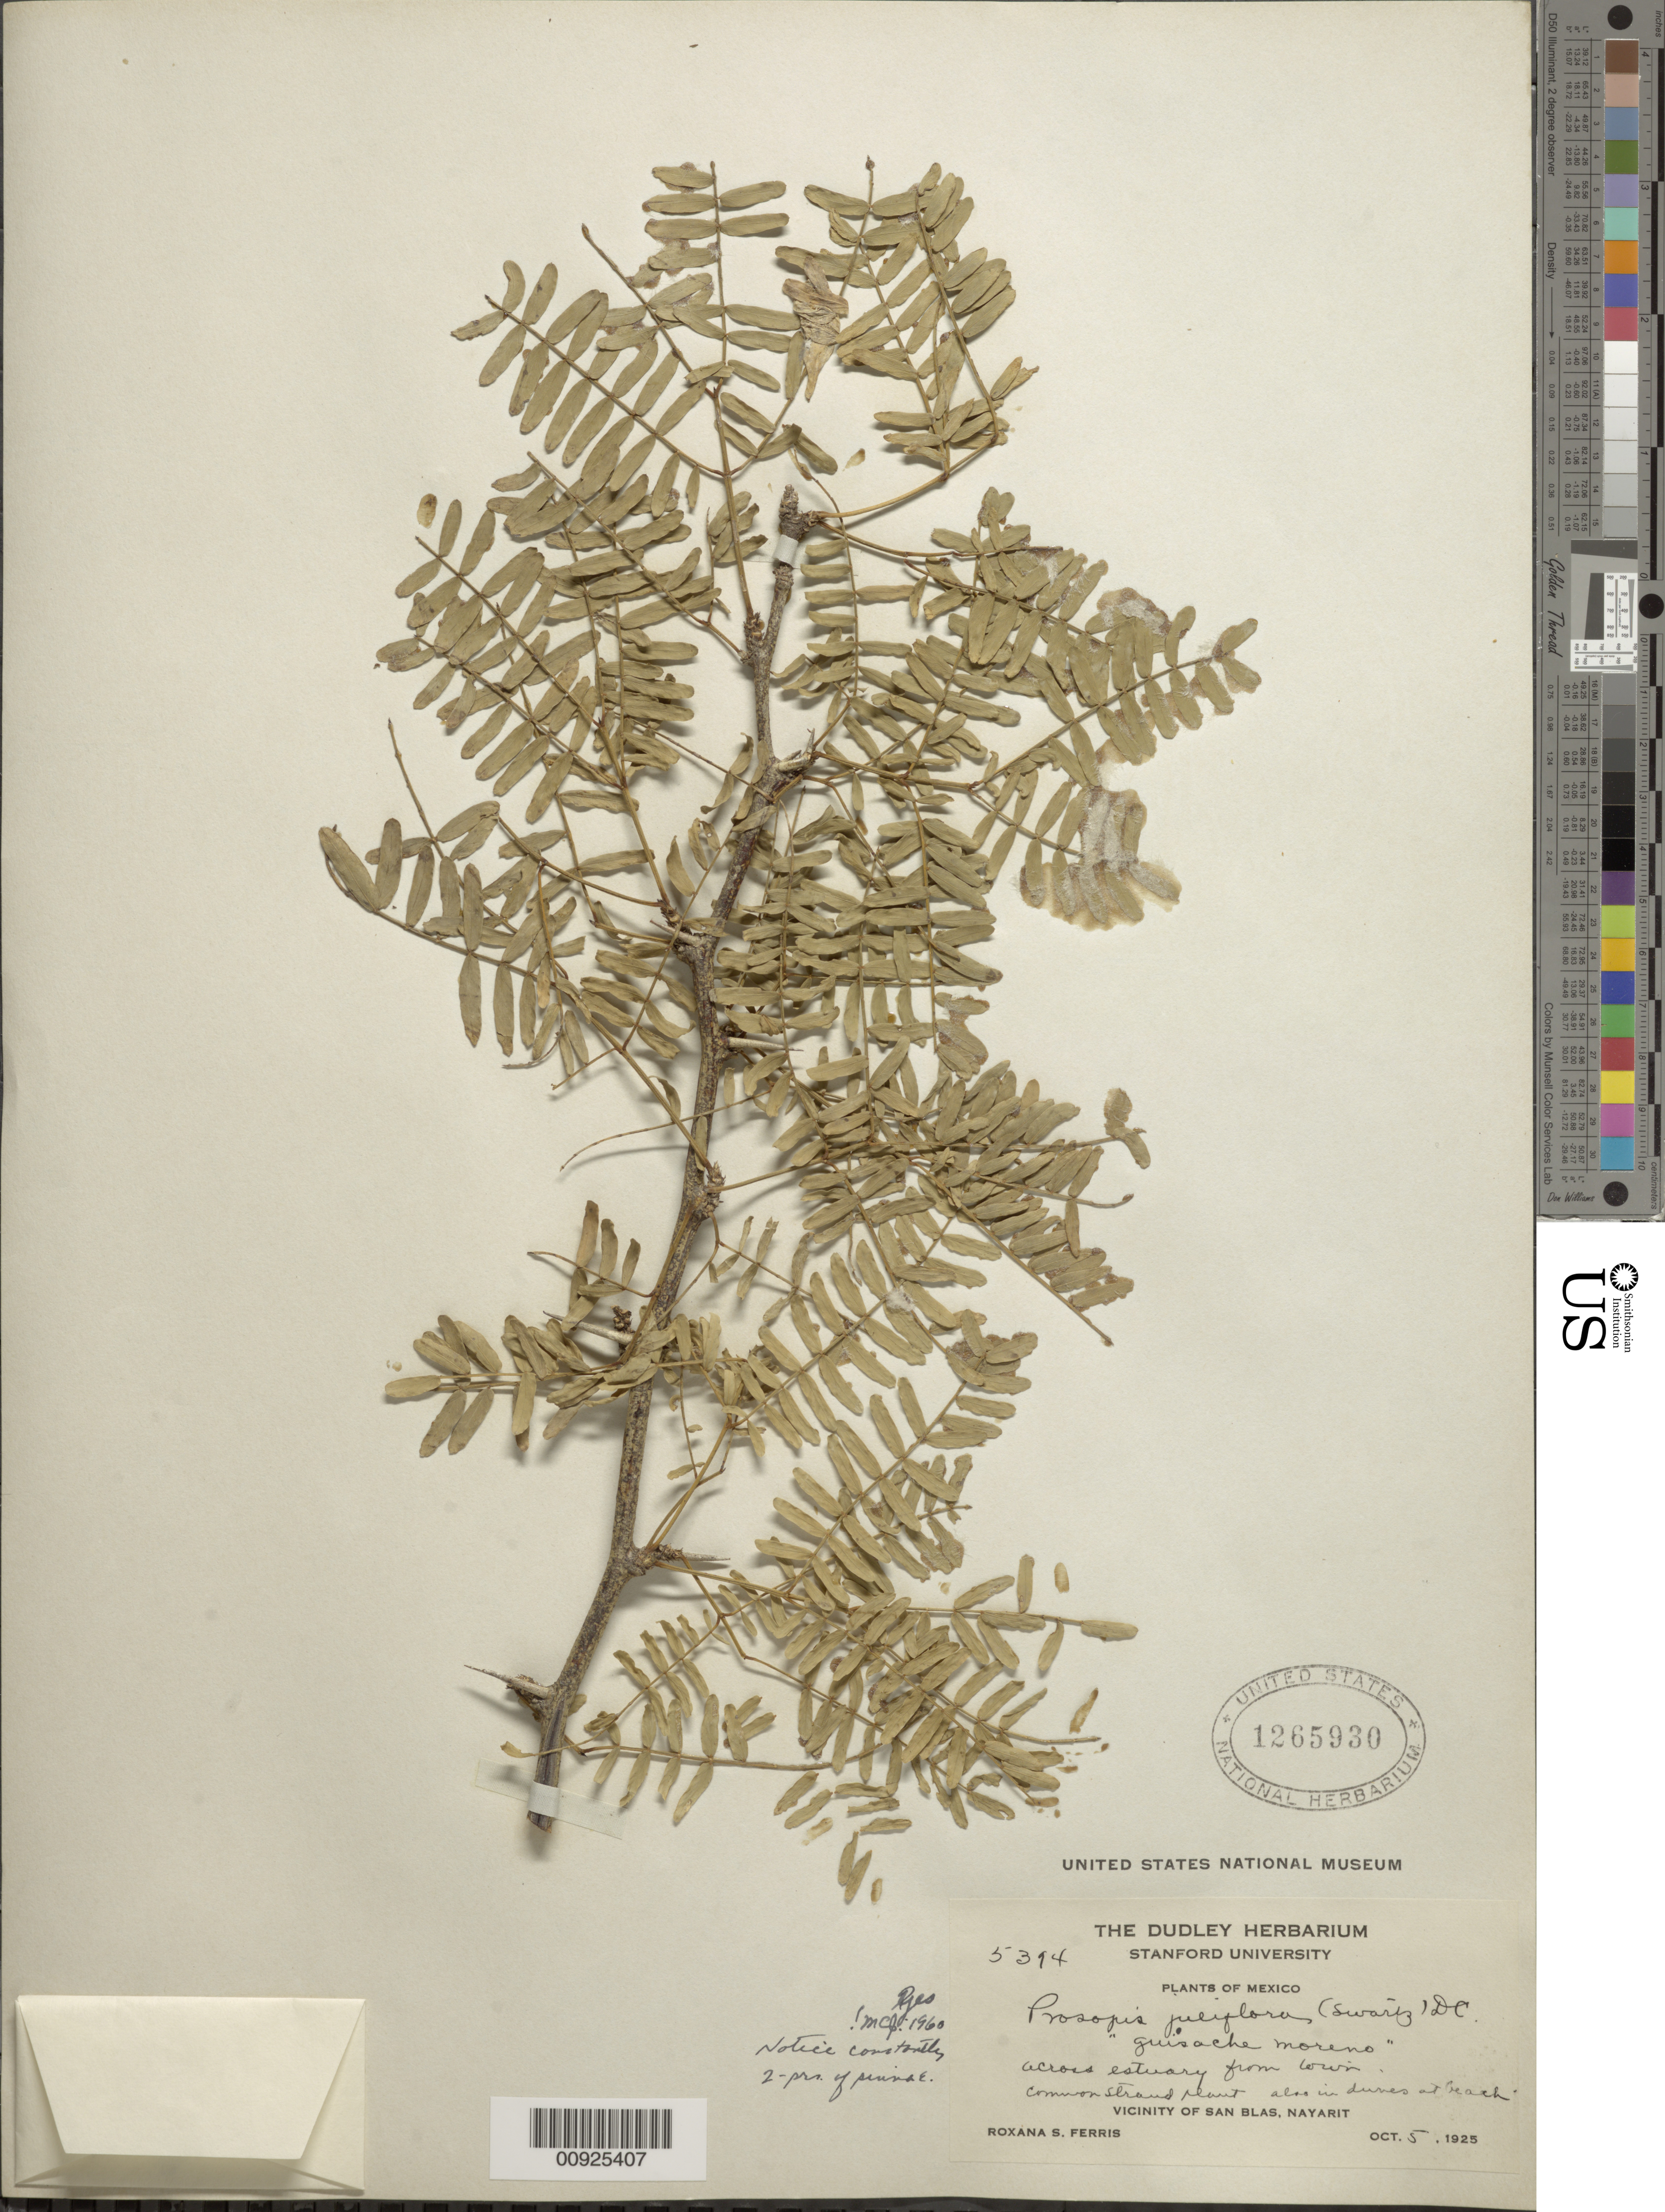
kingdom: Plantae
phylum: Tracheophyta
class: Magnoliopsida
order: Fabales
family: Fabaceae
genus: Neltuma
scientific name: Neltuma juliflora var. juliflora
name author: (Sw.) Raf.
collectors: R. S. Ferris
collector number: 5394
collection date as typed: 05 Oct 1925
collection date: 1925-10-05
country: Mexico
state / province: Nayarit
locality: Vicinity of San Blas, Nayarit. Across estuary from town.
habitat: Across estuary, also in dunes at beach. Common strand plant.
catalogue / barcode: US 1265930